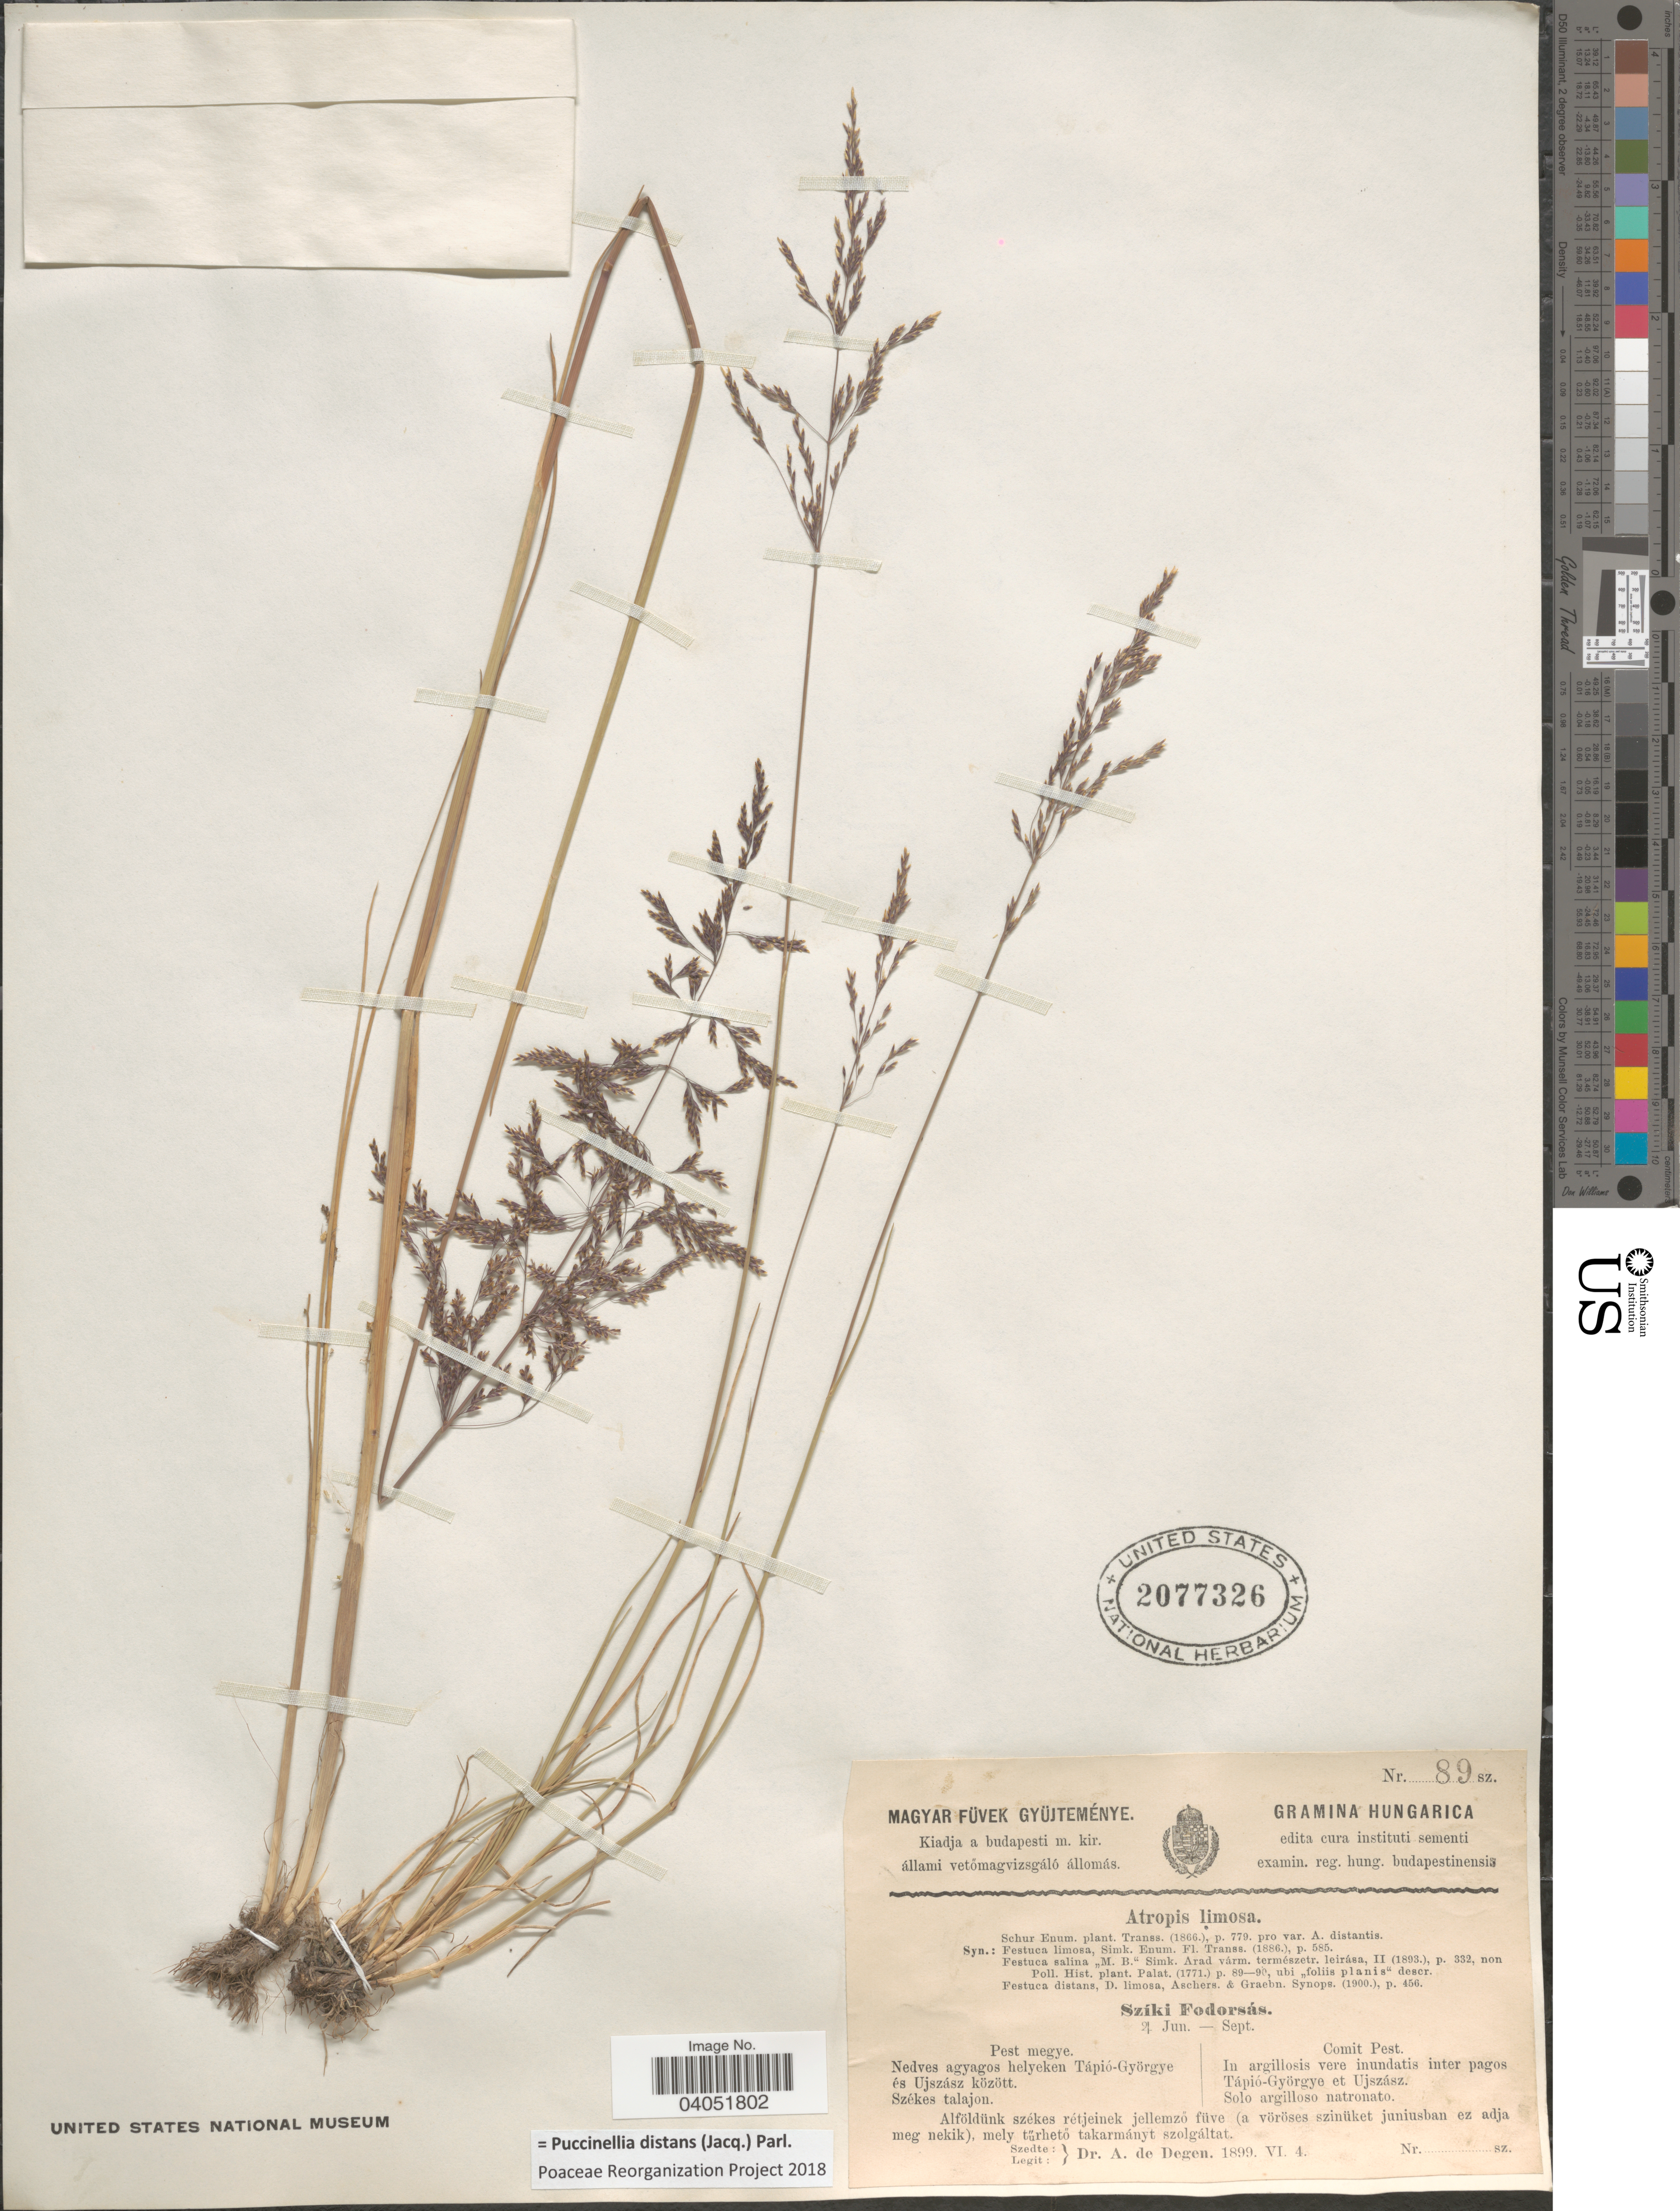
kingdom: Plantae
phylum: Tracheophyta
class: Liliopsida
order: Poales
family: Poaceae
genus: Puccinellia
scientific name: Puccinellia distans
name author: (Jacq.) Parl.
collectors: A. Degen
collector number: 89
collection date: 1899-06-04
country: Hungary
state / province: Pest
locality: Comit. Pest. In argillosis vere inundatis inter pagos Tápió-Györgye et Ujszász.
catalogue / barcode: US 2077326